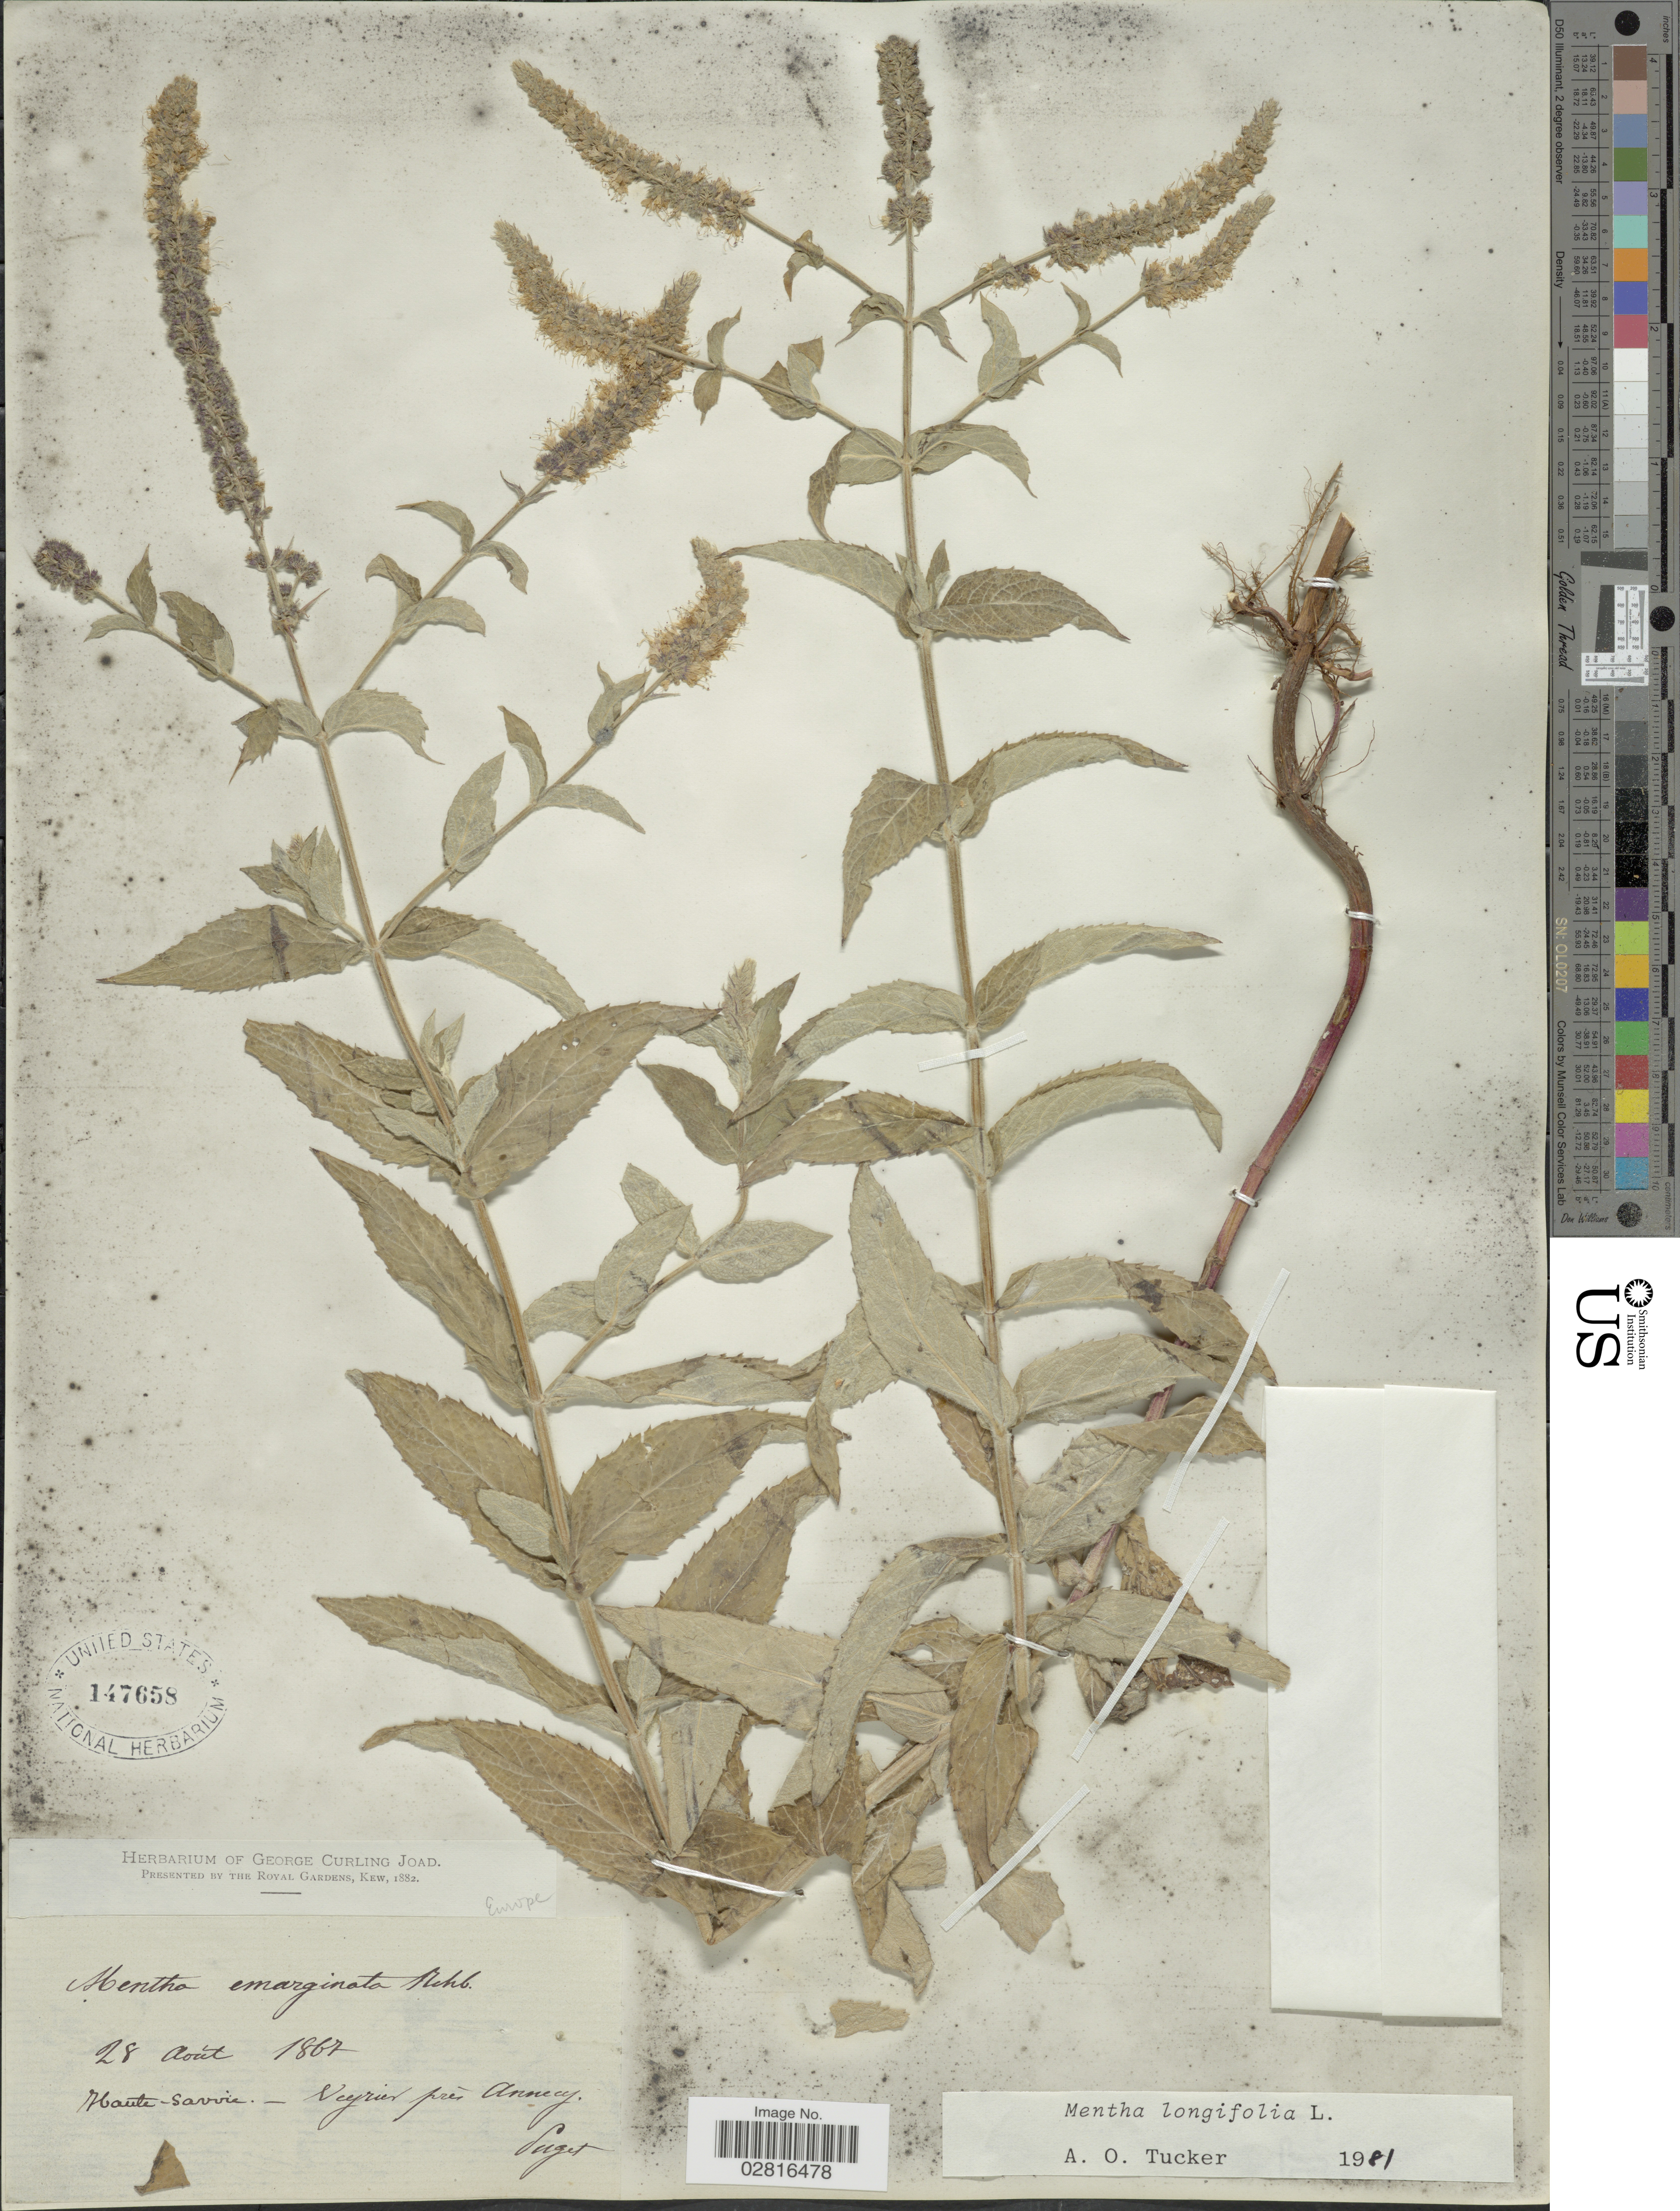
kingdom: Plantae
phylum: Tracheophyta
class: Magnoliopsida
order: Lamiales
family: Lamiaceae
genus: Mentha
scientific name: Mentha longifolia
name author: (L.) L.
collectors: -. Puget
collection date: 1867-08-28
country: France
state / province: Auvergne-Rhône-Alpes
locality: Haute-Savoie. Veyrier près Annecy. Europe.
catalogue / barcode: US 147658